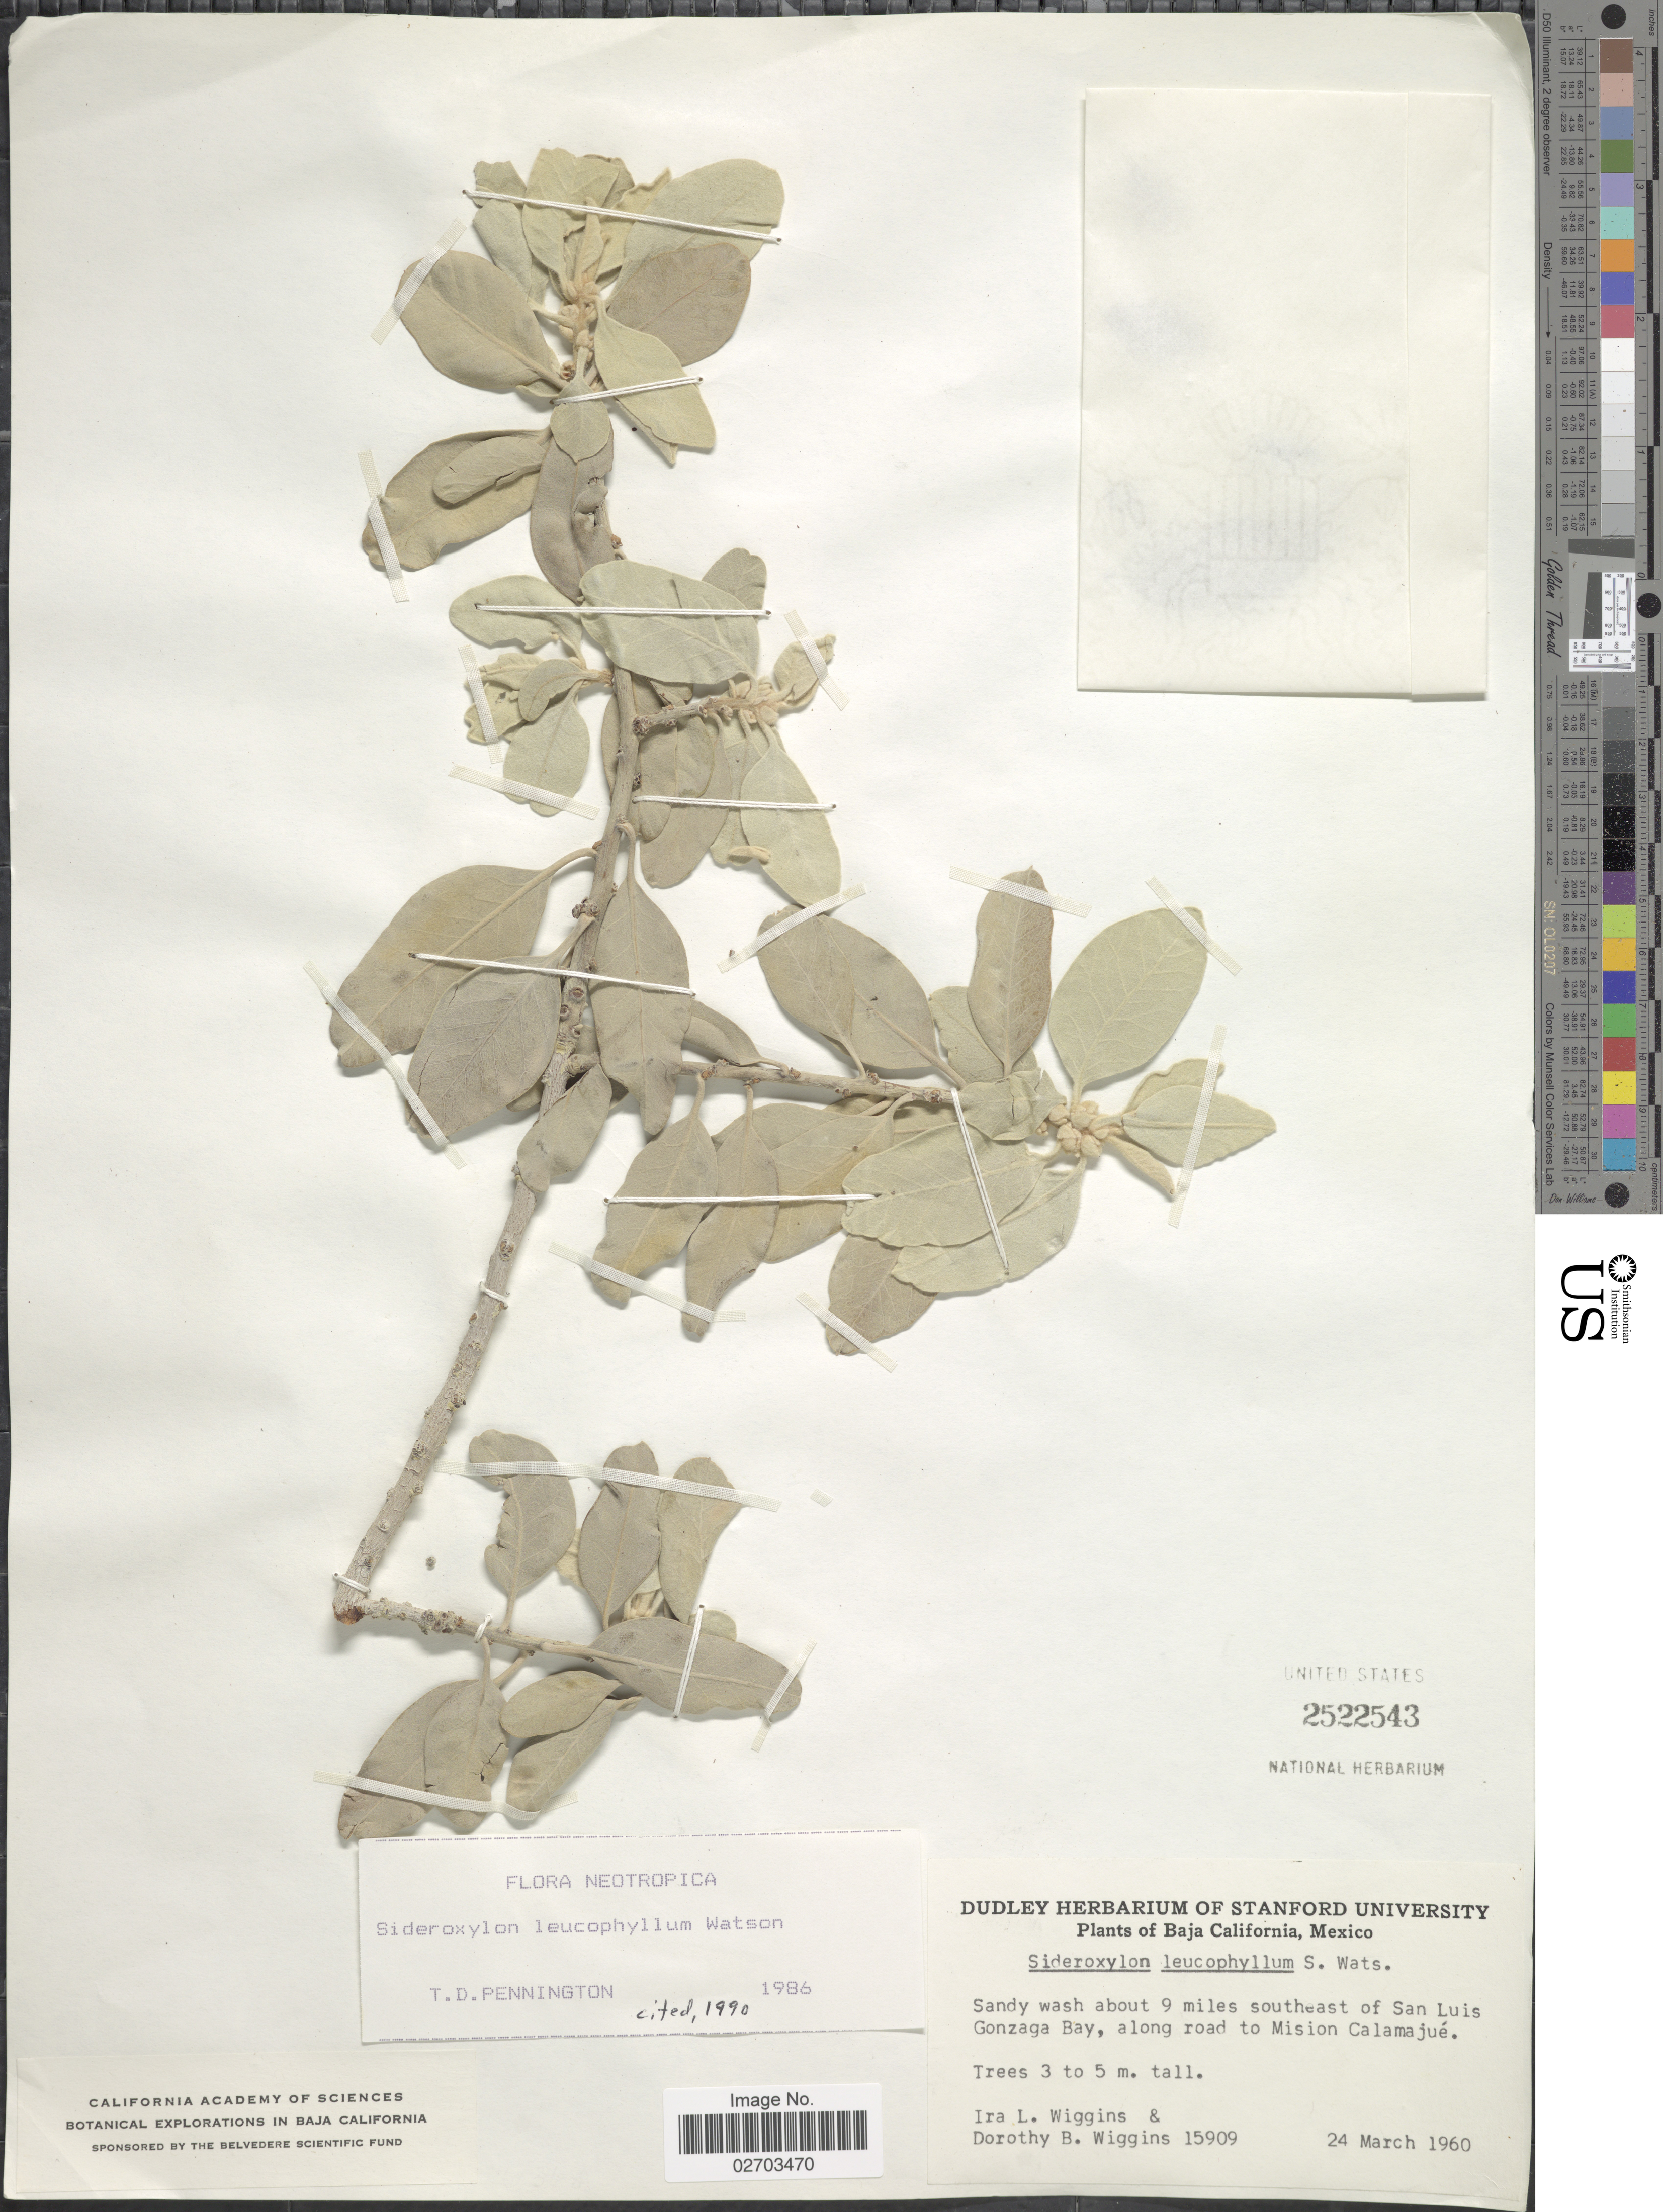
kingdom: Plantae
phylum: Tracheophyta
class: Magnoliopsida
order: Ericales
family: Sapotaceae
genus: Sideroxylon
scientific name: Sideroxylon leucophyllum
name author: S. Watson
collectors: I. L. Wiggins & D. B. Wiggins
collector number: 15909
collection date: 1960-03-24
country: Mexico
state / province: Baja California Sur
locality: Sandy wash about 9 miles southeast of San Luis Gonzaga Bay, along road to Mision Calamajue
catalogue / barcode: US 2522543